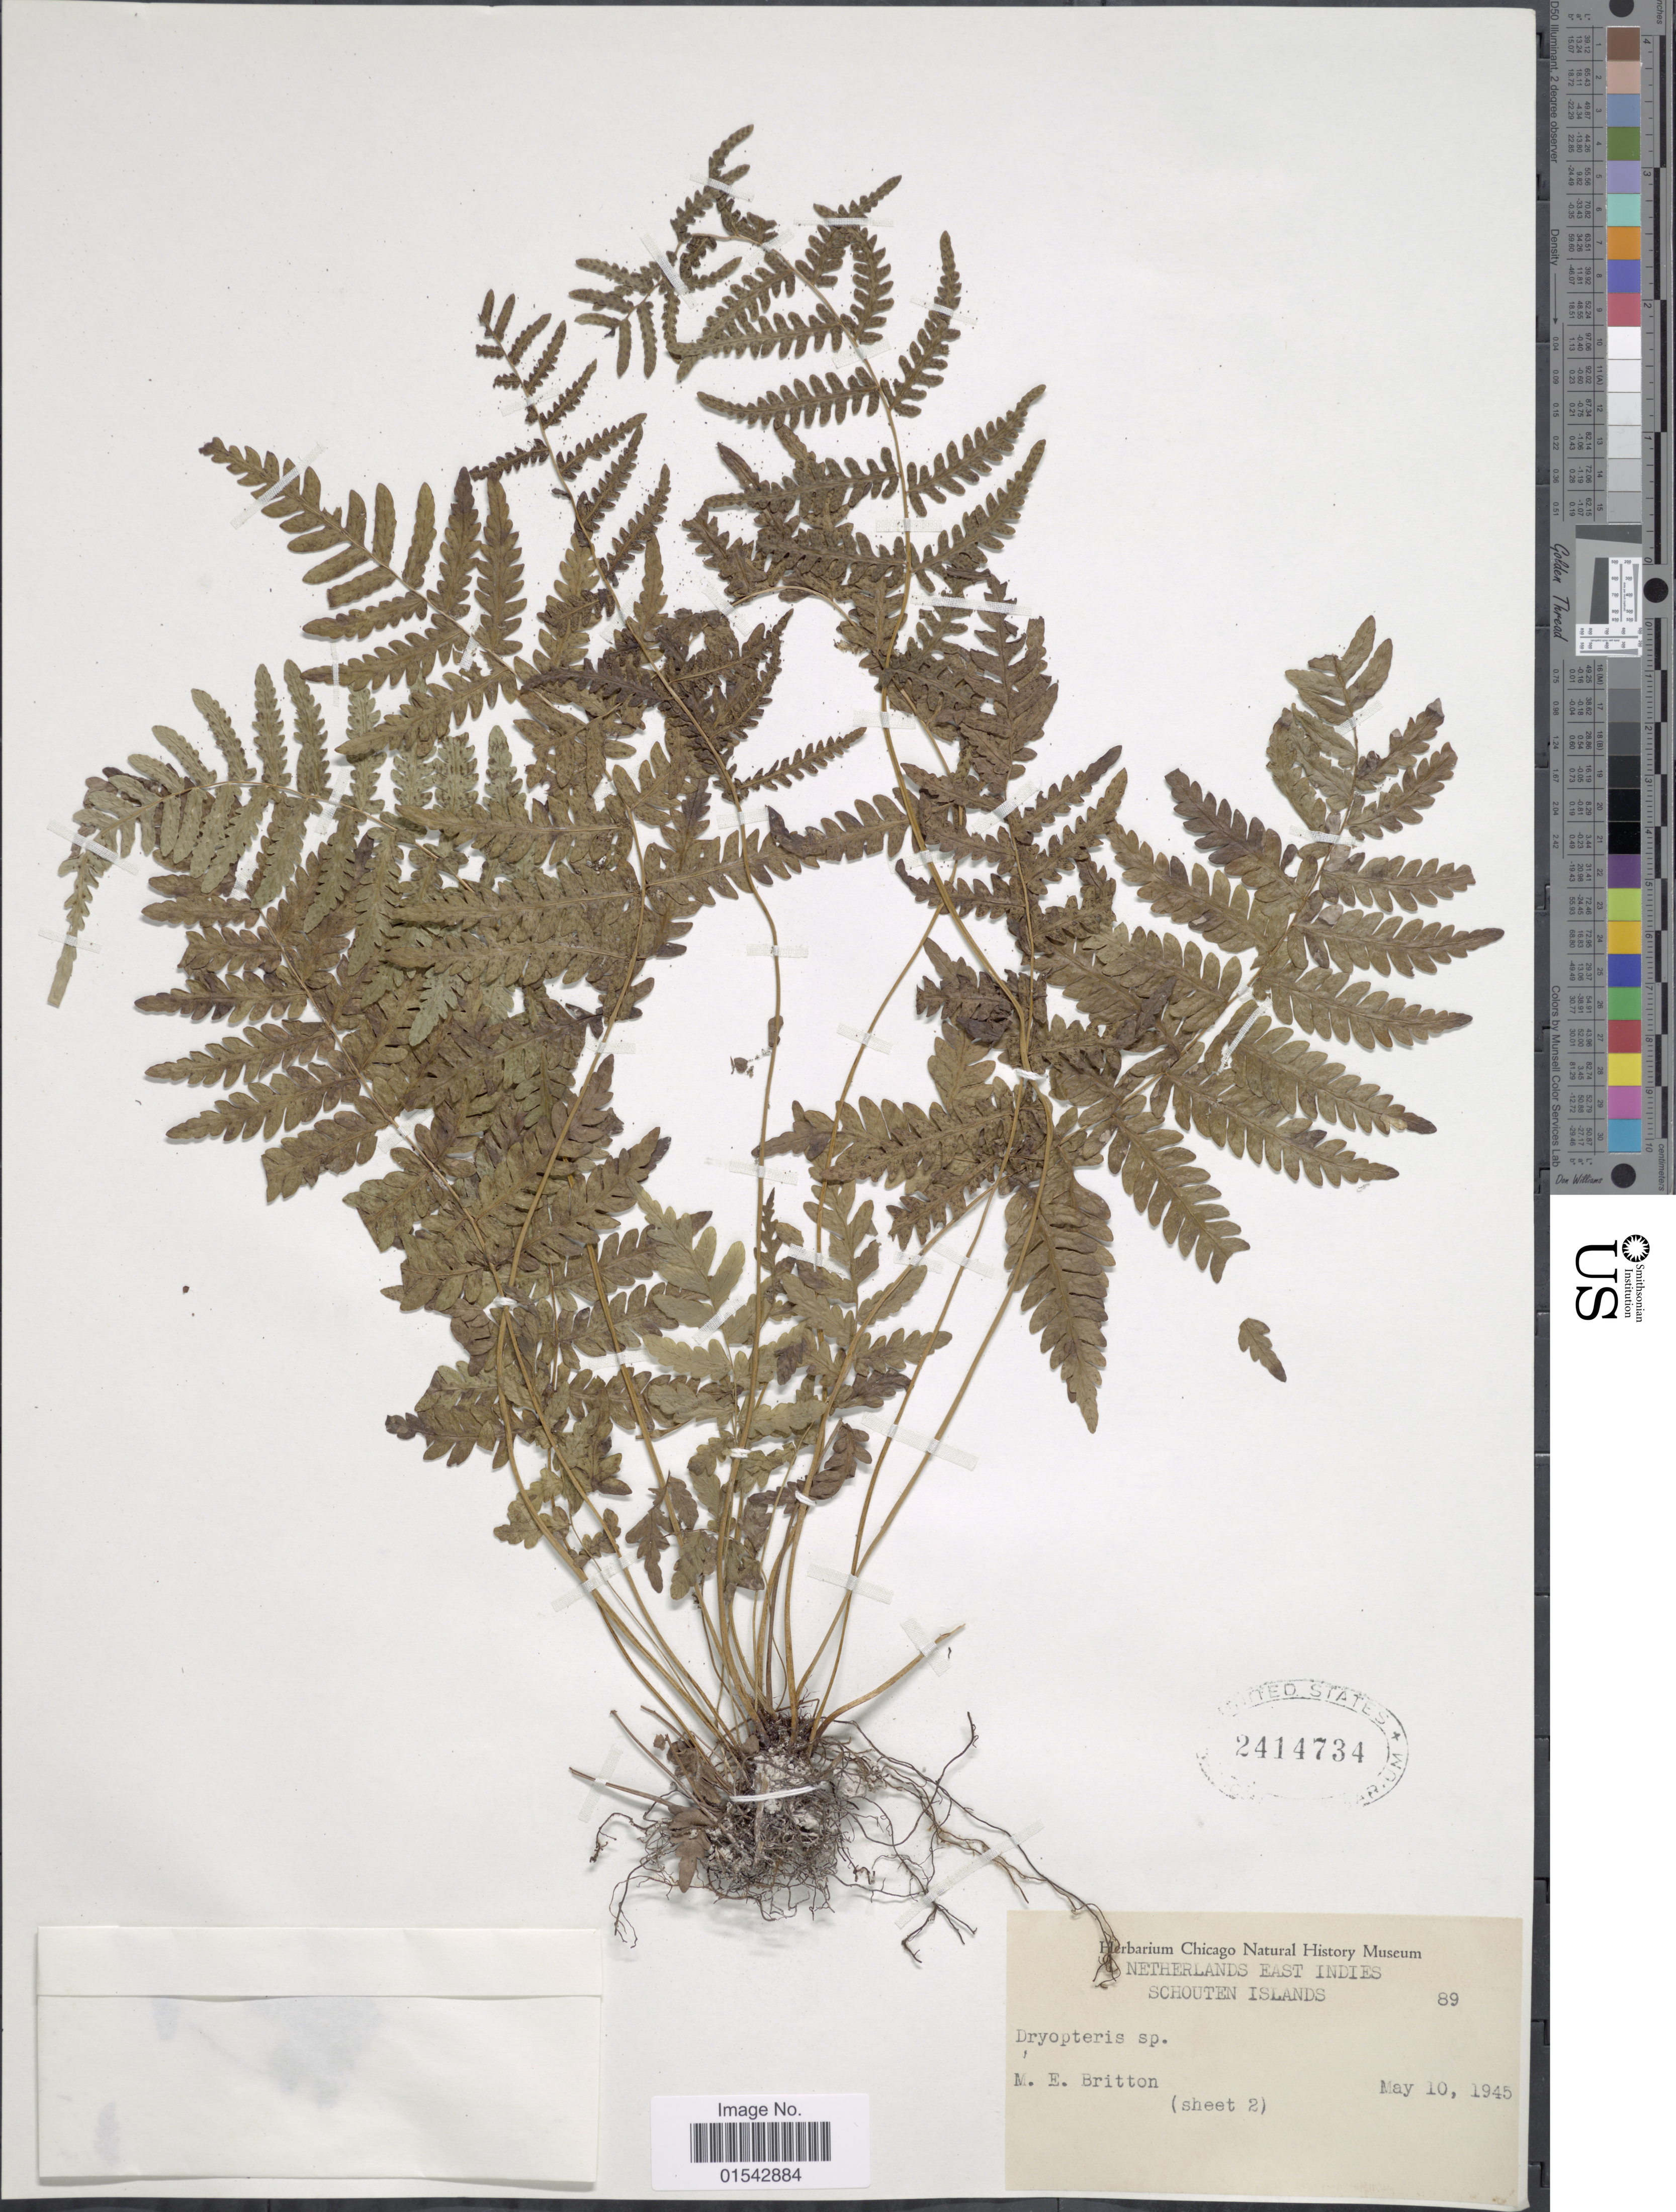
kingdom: Plantae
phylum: Tracheophyta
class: Polypodiopsida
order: Polypodiales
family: Thelypteridaceae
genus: Cyclosorus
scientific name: Cyclosorus sp.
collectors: M. E. Britton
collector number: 89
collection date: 1945-05-10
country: Indonesia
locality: Schouten Islands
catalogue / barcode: US 2414734